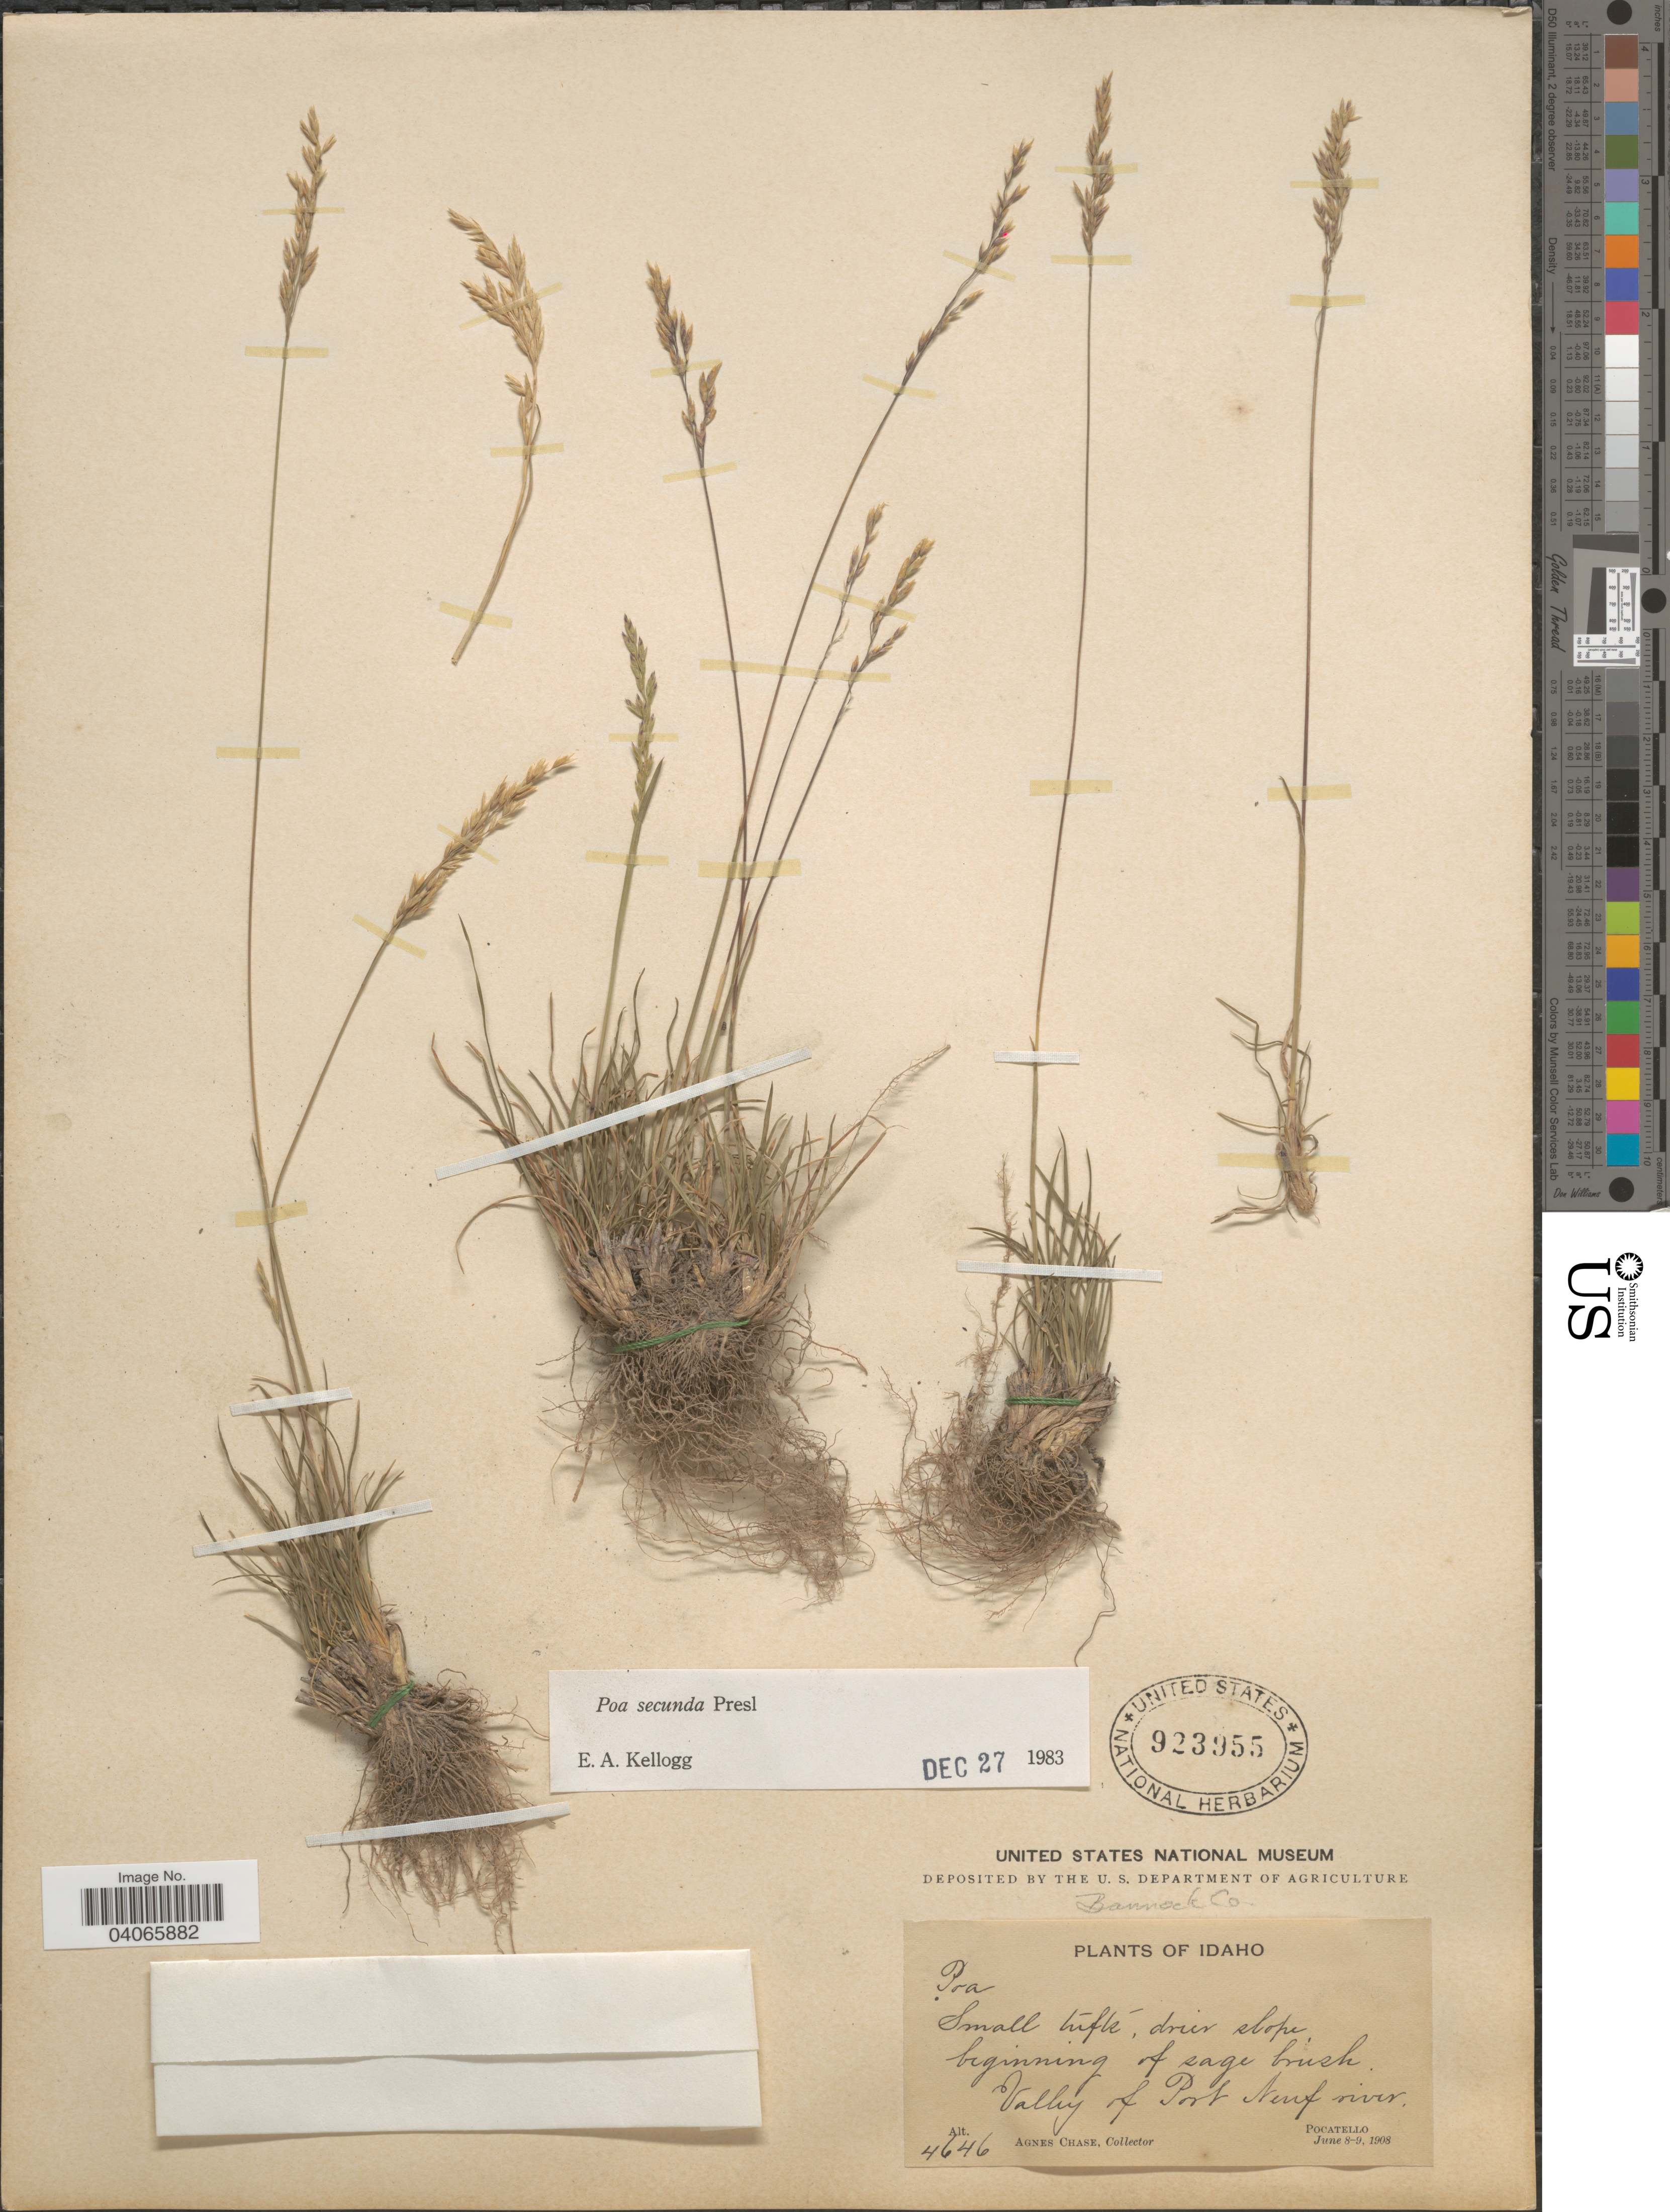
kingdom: Plantae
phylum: Tracheophyta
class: Liliopsida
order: Poales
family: Poaceae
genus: Poa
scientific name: Poa secunda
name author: J. Presl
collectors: A. Chase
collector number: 4646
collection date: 1908-06-08/1908-06-09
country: United States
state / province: Idaho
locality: Bannock Co. Valley of Port Neuf river. Pocatello.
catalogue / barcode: US 923955